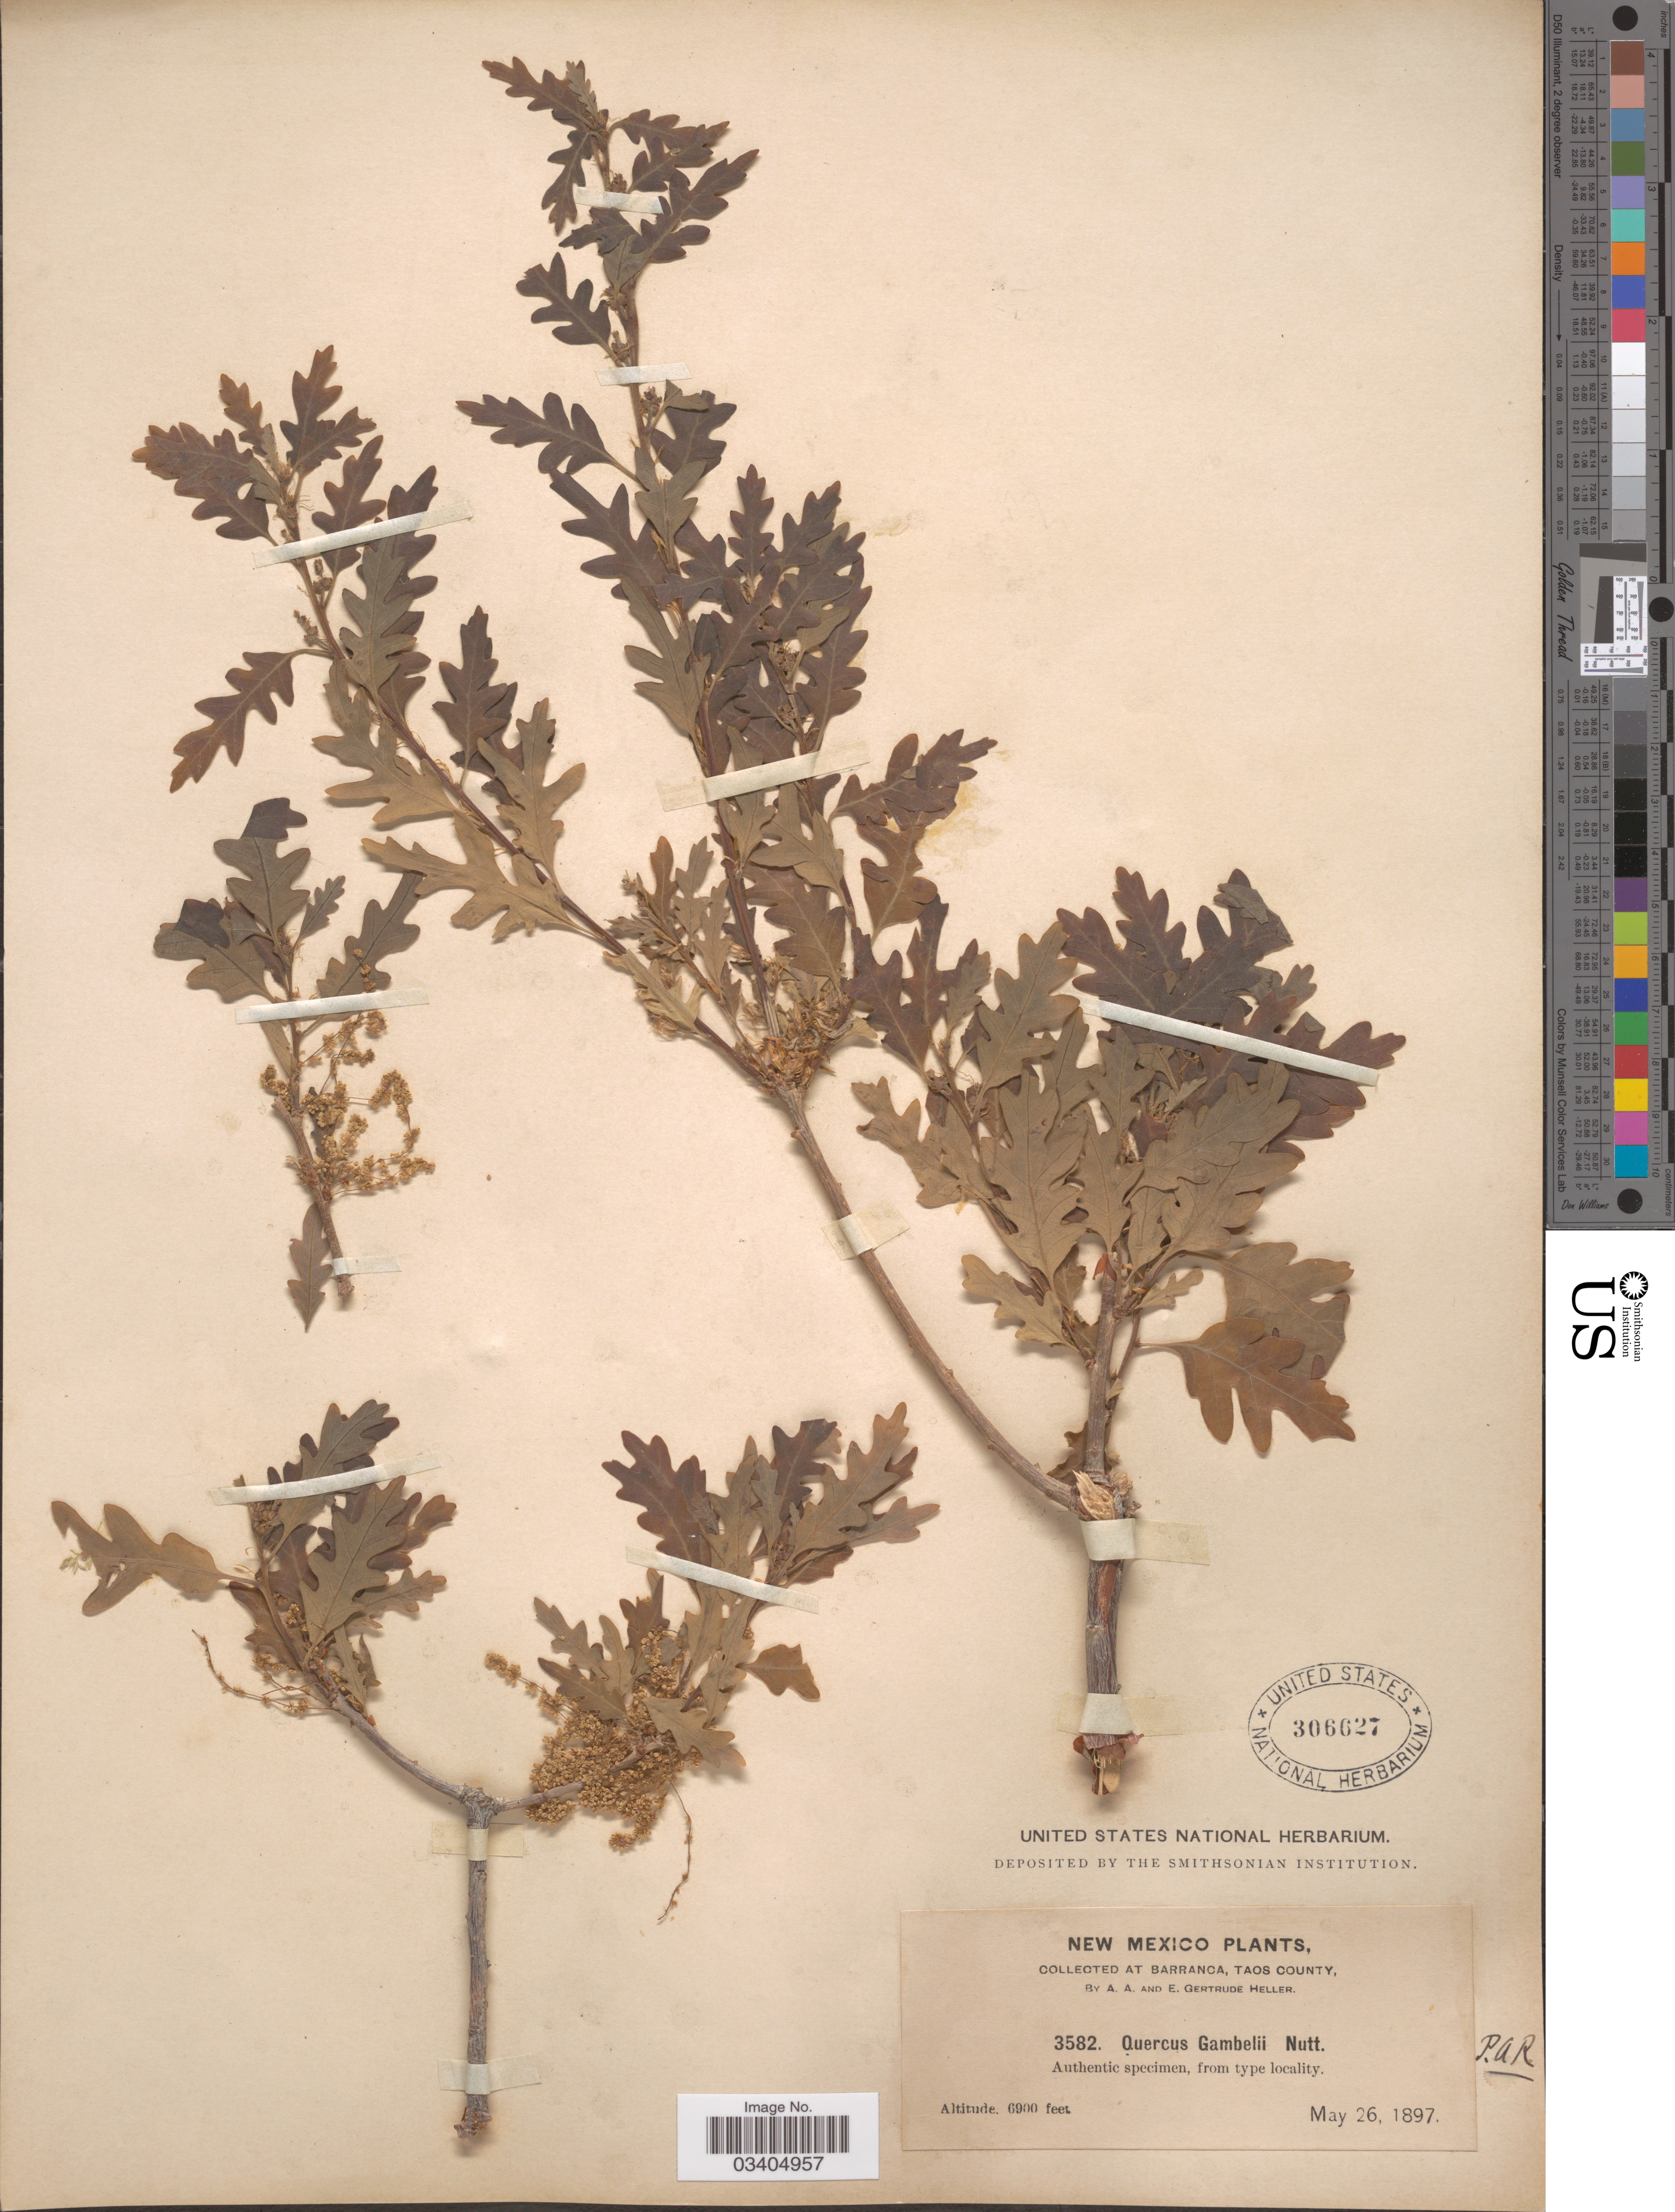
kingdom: Plantae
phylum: Tracheophyta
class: Magnoliopsida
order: Fagales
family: Fagaceae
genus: Quercus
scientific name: Quercus gambelii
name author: Nutt.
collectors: A. A. Heller & E. G. Heller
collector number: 3582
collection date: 1897-05-26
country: United States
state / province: New Mexico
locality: At Barranca, Taos County.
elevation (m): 2103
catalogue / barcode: US 306627